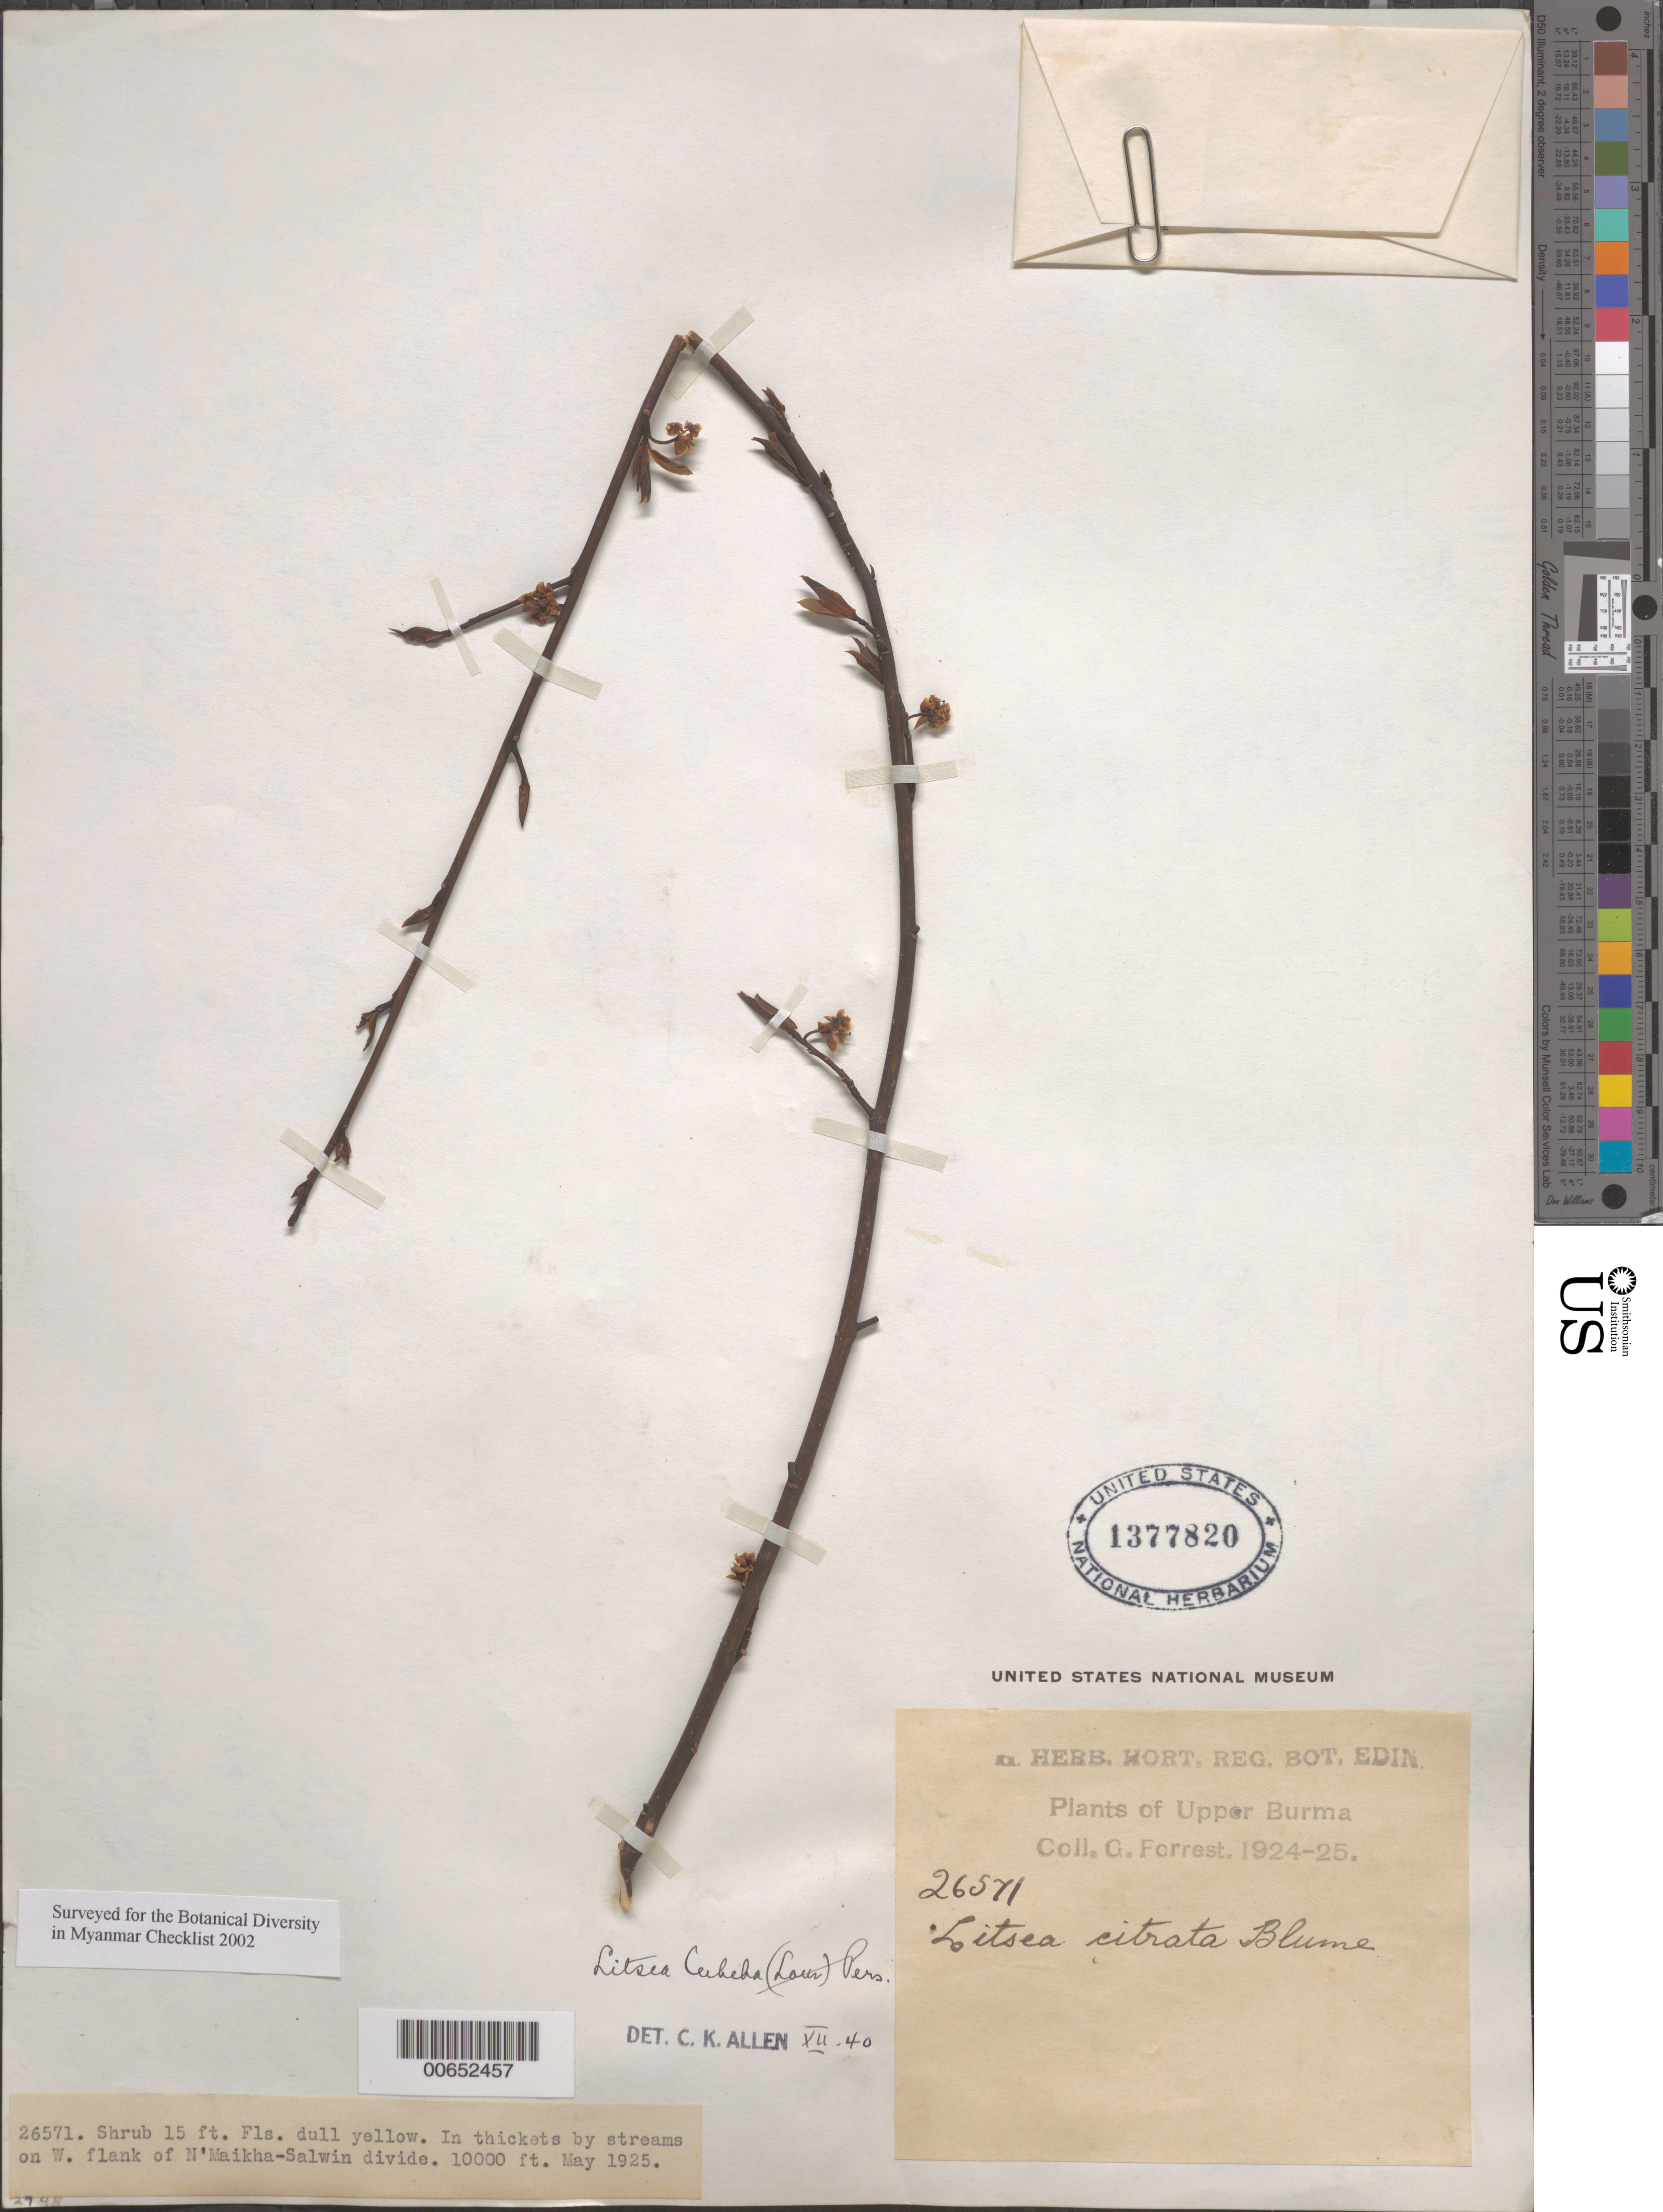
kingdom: Plantae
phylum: Tracheophyta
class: Magnoliopsida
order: Laurales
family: Lauraceae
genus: Litsea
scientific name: Litsea cubeba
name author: (Lour.) Pers.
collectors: G. Forrest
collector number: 26571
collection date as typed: May 1925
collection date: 1925-05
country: Myanmar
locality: Upper Burma, W flank of N'Maikha-Salwin Divide.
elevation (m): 3048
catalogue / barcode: US 1377820